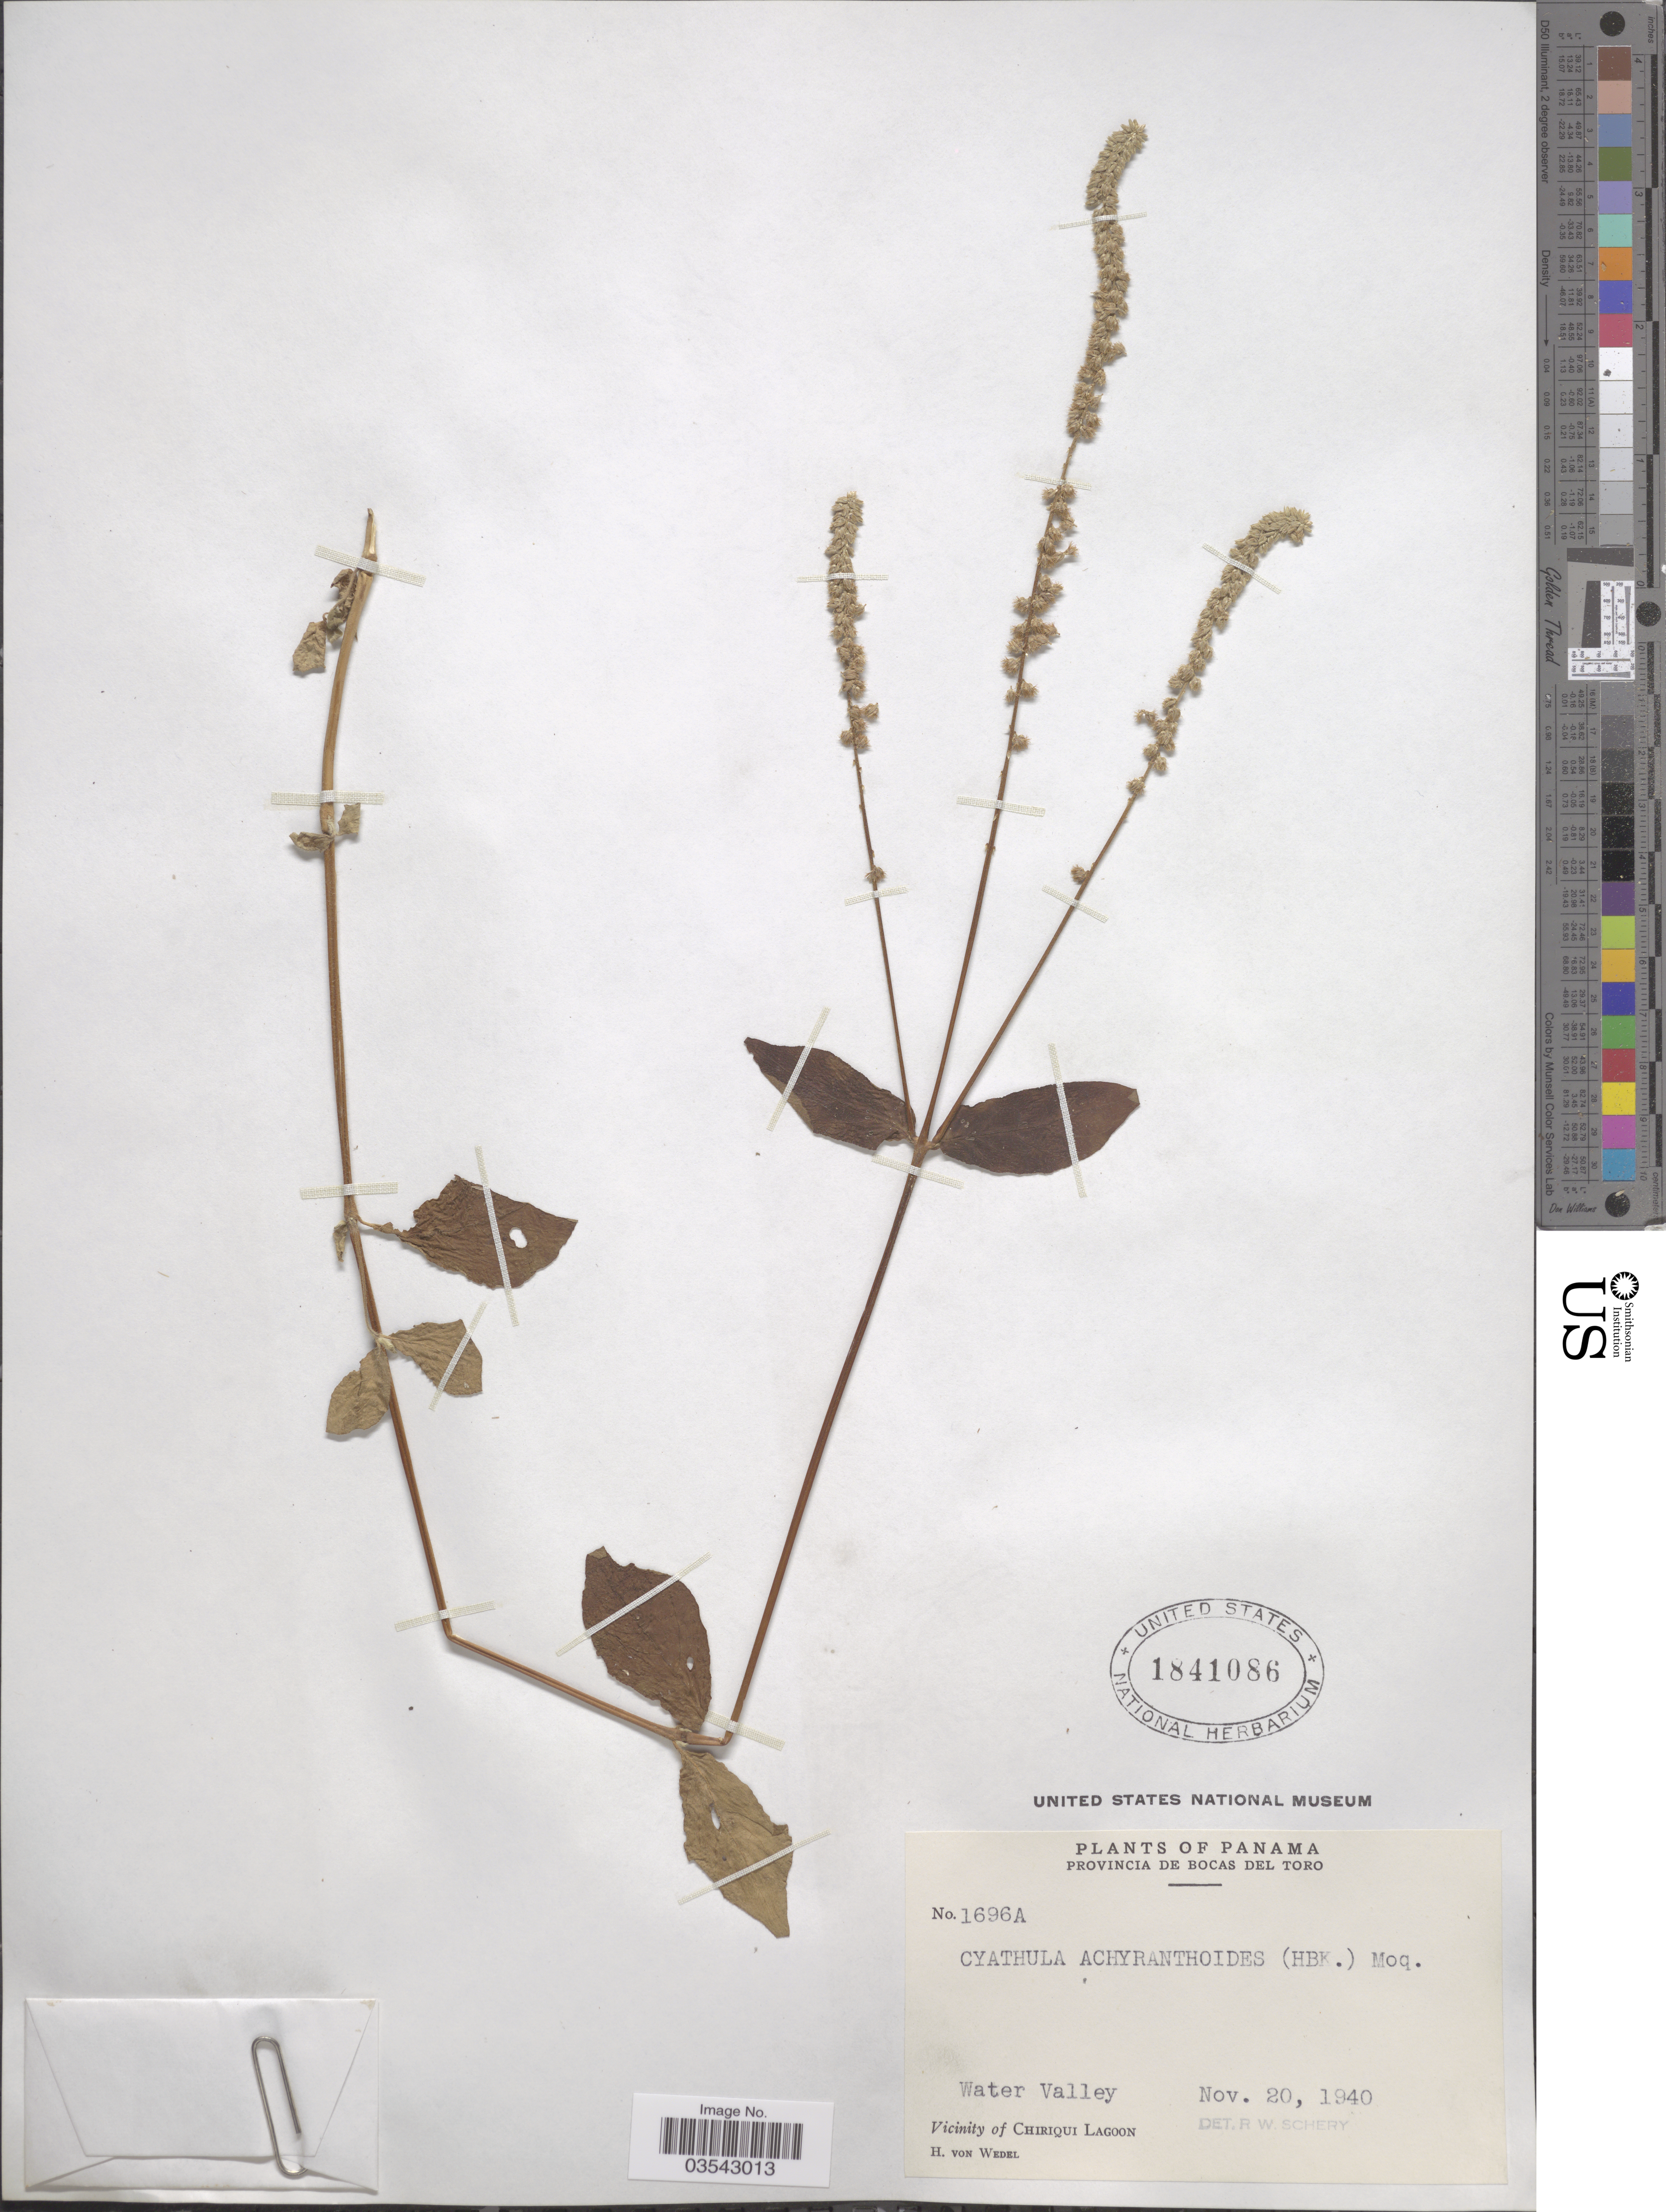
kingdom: Plantae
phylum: Tracheophyta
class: Magnoliopsida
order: Caryophyllales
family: Amaranthaceae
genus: Cyathula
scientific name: Cyathula achyranthoides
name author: (Kunth) Moq.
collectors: H. von Wedel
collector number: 1696A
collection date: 1940-11-20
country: Panama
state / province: Bocas del Toro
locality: Water Valley. Vicinity of Chiriqui Lagoon.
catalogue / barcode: US 1841086